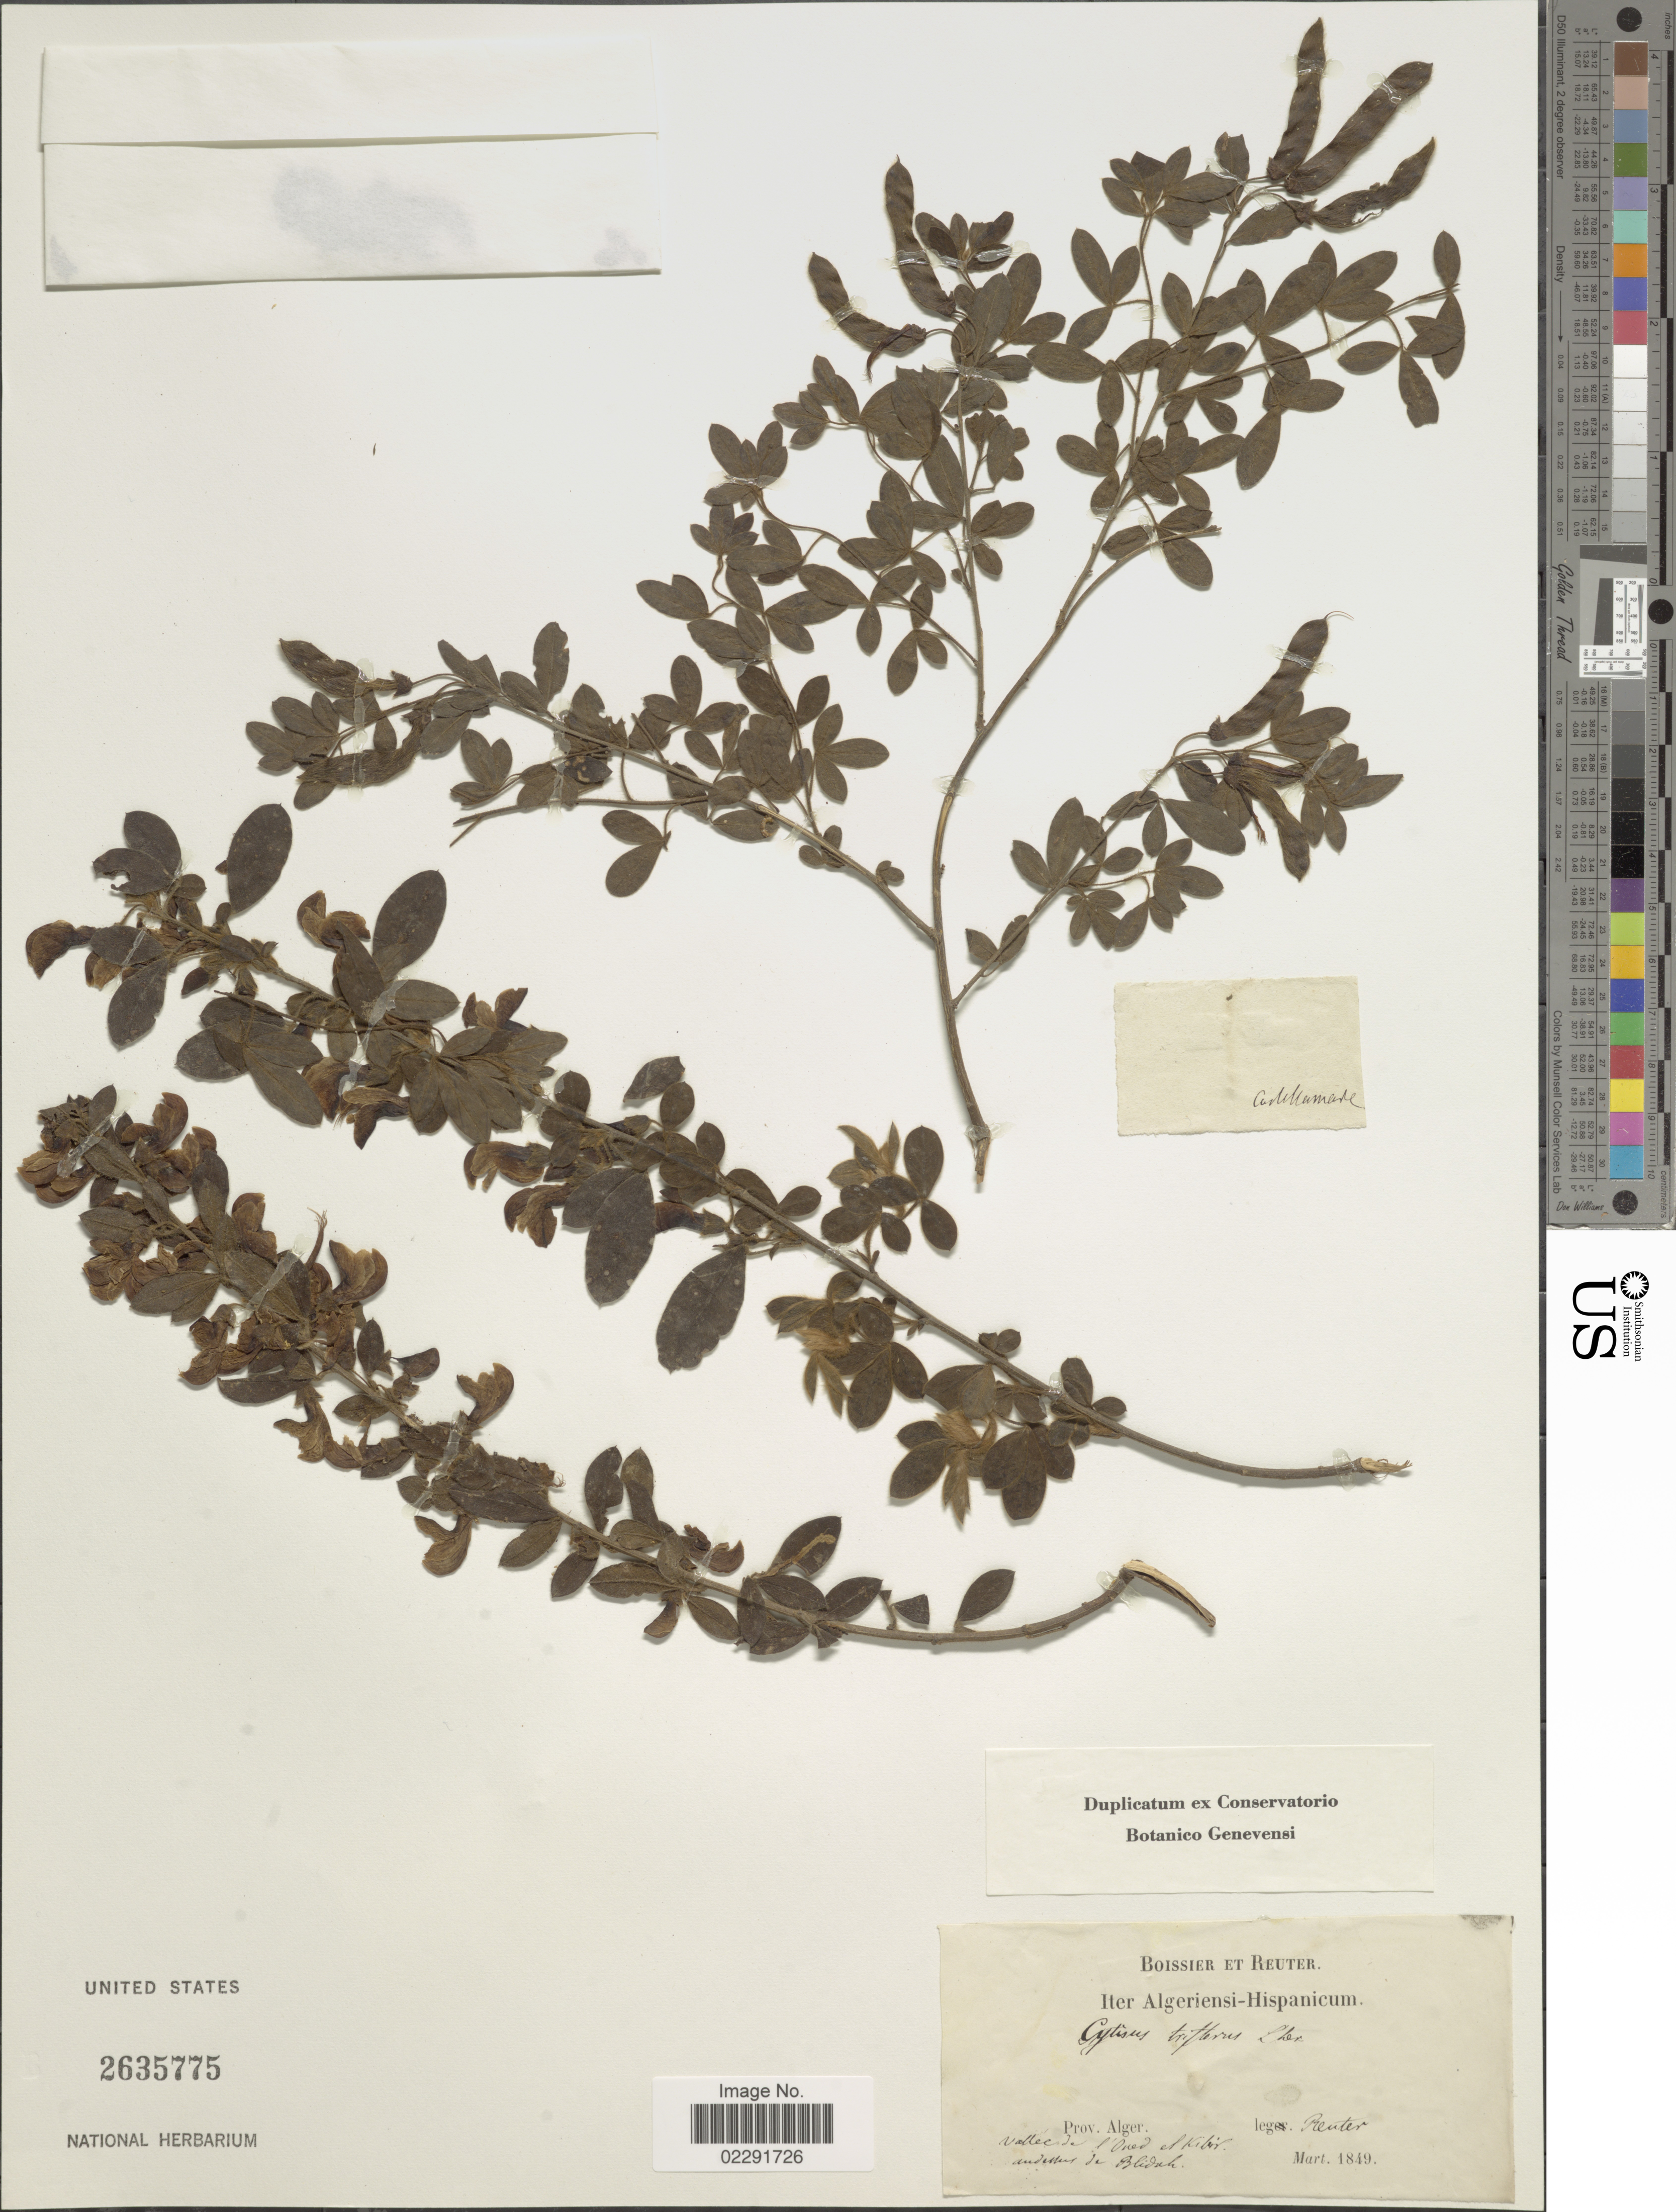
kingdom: Plantae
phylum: Tracheophyta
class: Magnoliopsida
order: Fabales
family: Fabaceae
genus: Cytisus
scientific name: Cytisus villosus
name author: Pourr.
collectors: -. Reuter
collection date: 1849-03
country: Algeria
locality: Valle de l'Oued el Kebir au dessus de Blidsch. [interpreted]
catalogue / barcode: US 2635775